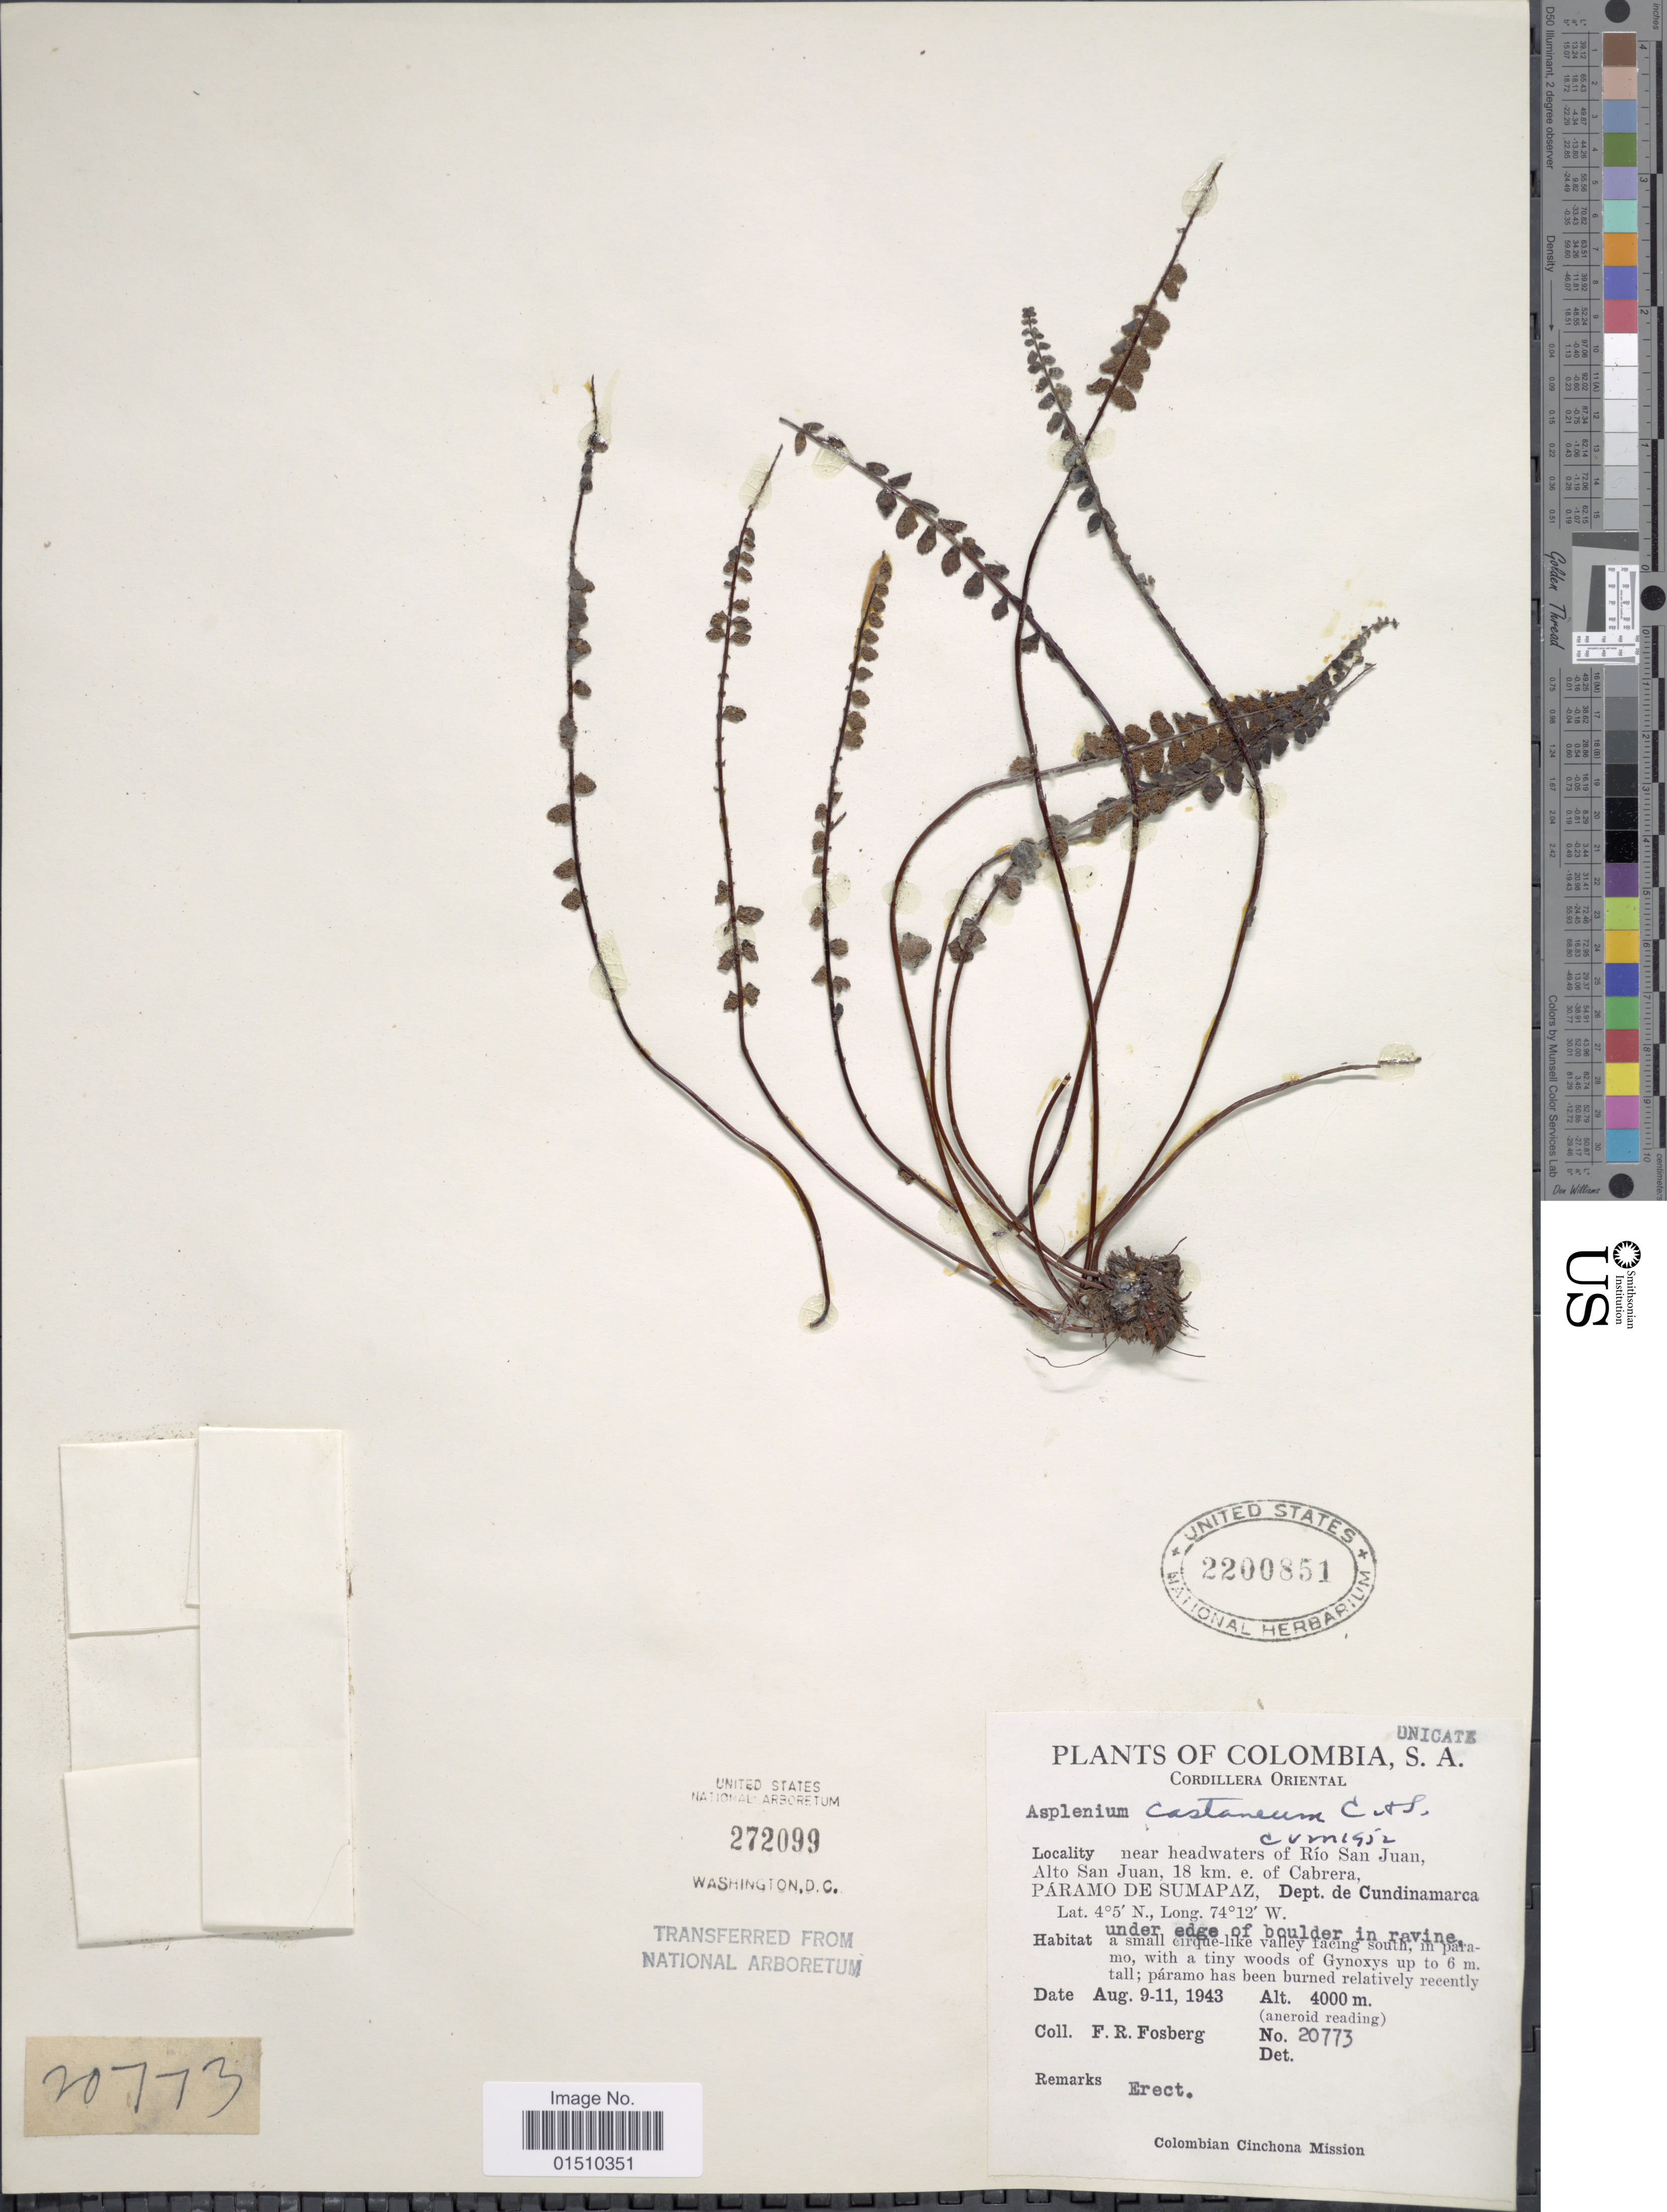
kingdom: Plantae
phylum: Tracheophyta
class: Polypodiopsida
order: Polypodiales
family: Aspleniaceae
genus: Asplenium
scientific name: Asplenium castaneum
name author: Schltdl. & Cham.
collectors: F. R. Fosberg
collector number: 20773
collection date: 1943-08-09/1943-08-11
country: Colombia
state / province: Cundinamarca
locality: Colombia, S.A. Cordillera Oriental, near headwaters of Rio San Juan, Alto San Juan, 18 km. e. of Cabrera, PARAMO DE SUMAPAZ, Dept. de Cundunamarca.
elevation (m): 4000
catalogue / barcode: US 2200851